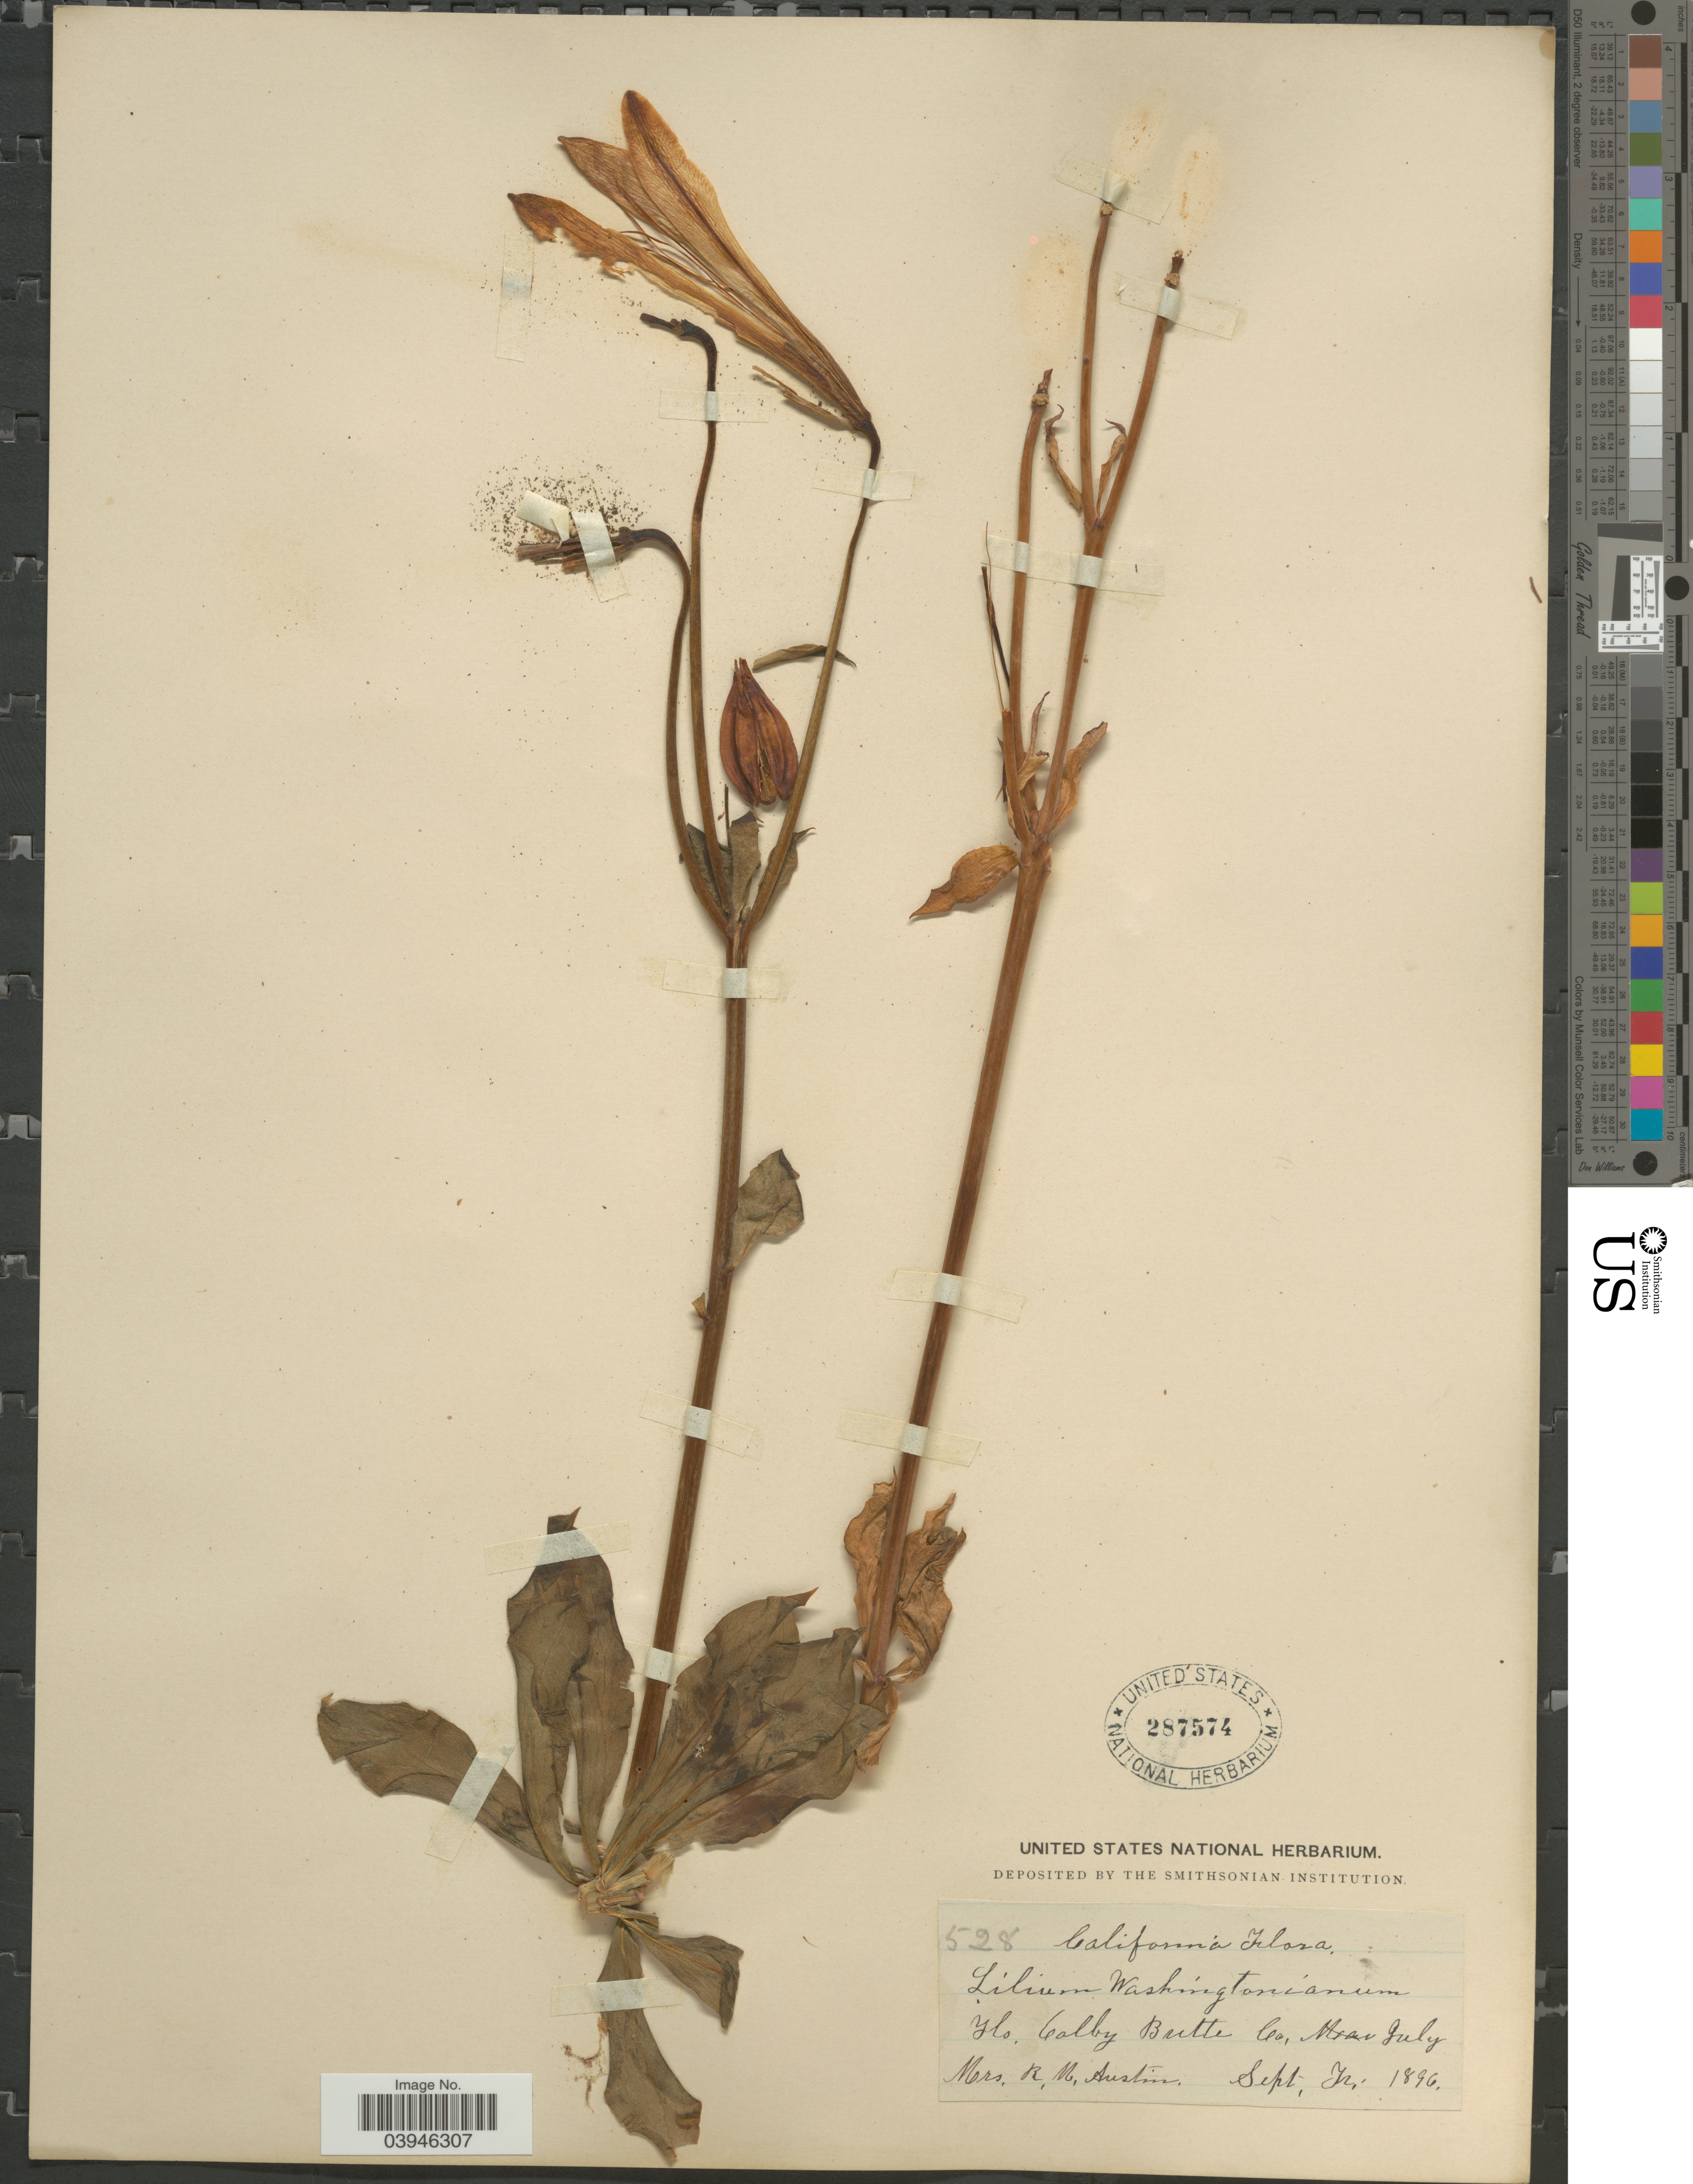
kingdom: Plantae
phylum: Tracheophyta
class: Liliopsida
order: Liliales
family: Liliaceae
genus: Lilium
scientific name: Lilium washingtonianum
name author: Kellogg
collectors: R. Austin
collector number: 528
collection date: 1896-07/1896-09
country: United States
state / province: California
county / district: Butte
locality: Ylo, Colby Butte Co.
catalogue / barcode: US 287574